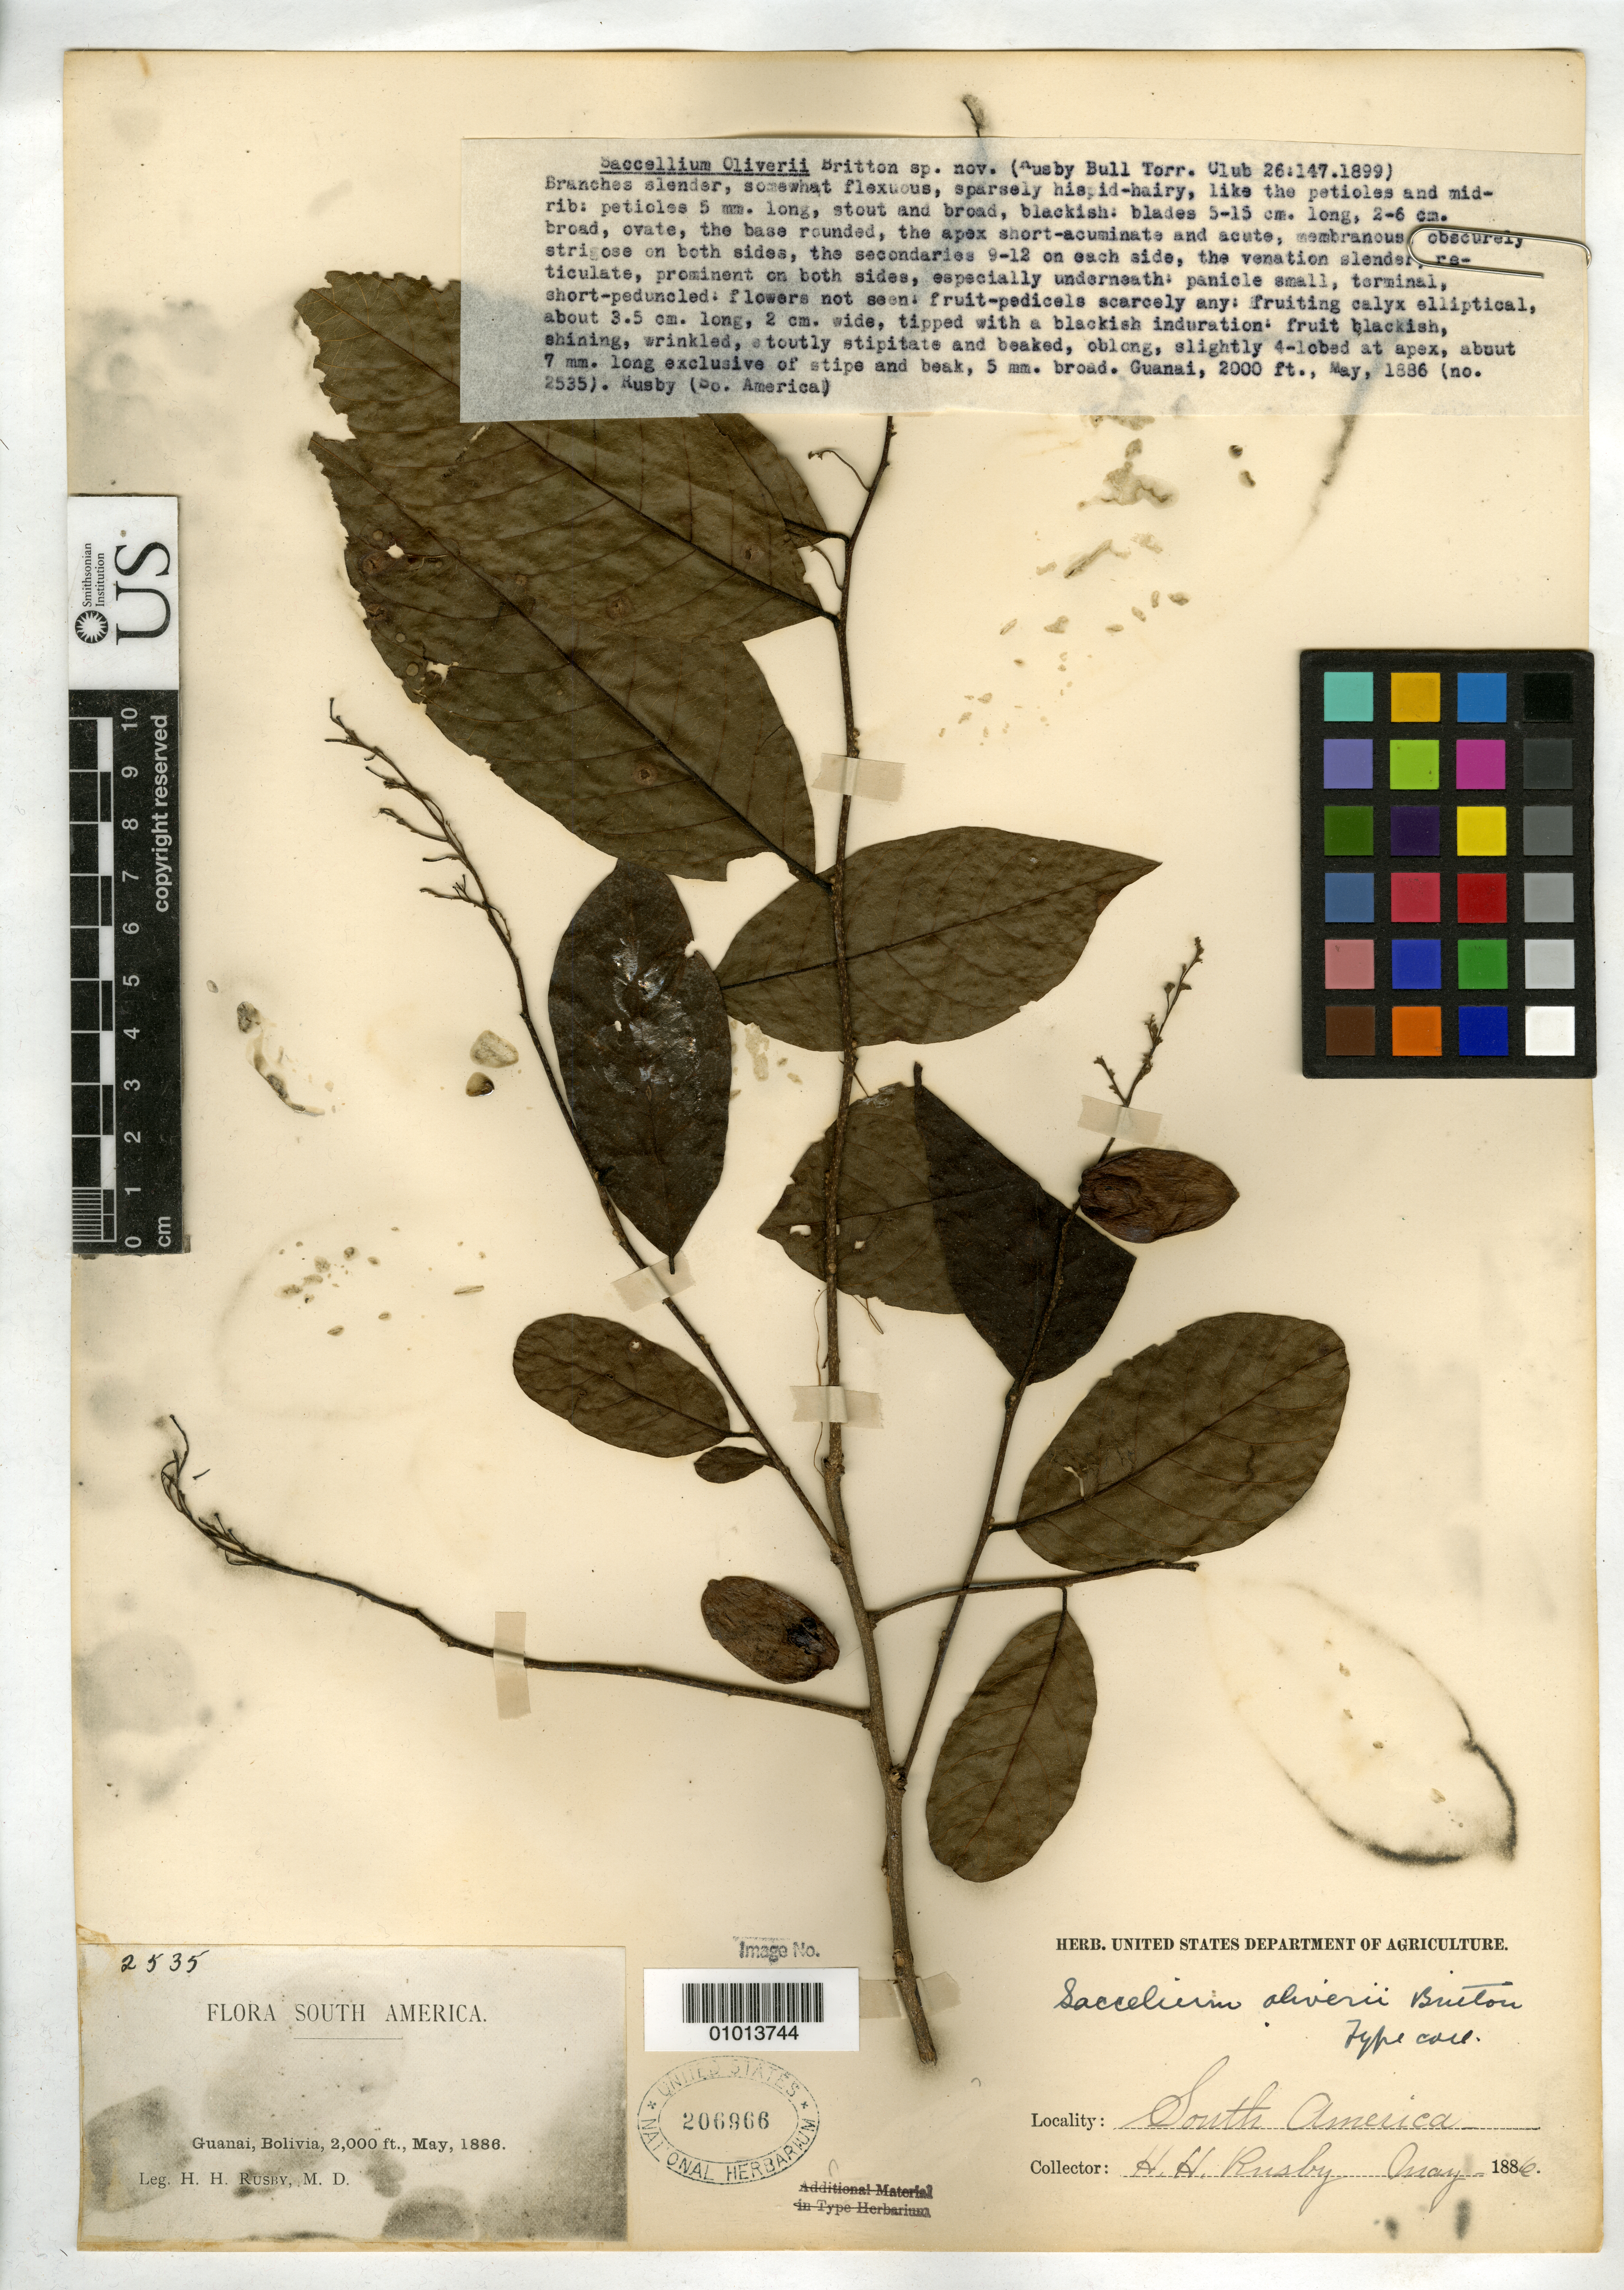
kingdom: Plantae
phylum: Tracheophyta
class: Magnoliopsida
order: Boraginales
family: Cordiaceae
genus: Saccellium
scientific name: Saccellium oliveri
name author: Britton ex Rusby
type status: Isotype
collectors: H. H. Rusby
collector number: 2535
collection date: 1886-05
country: Bolivia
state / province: La Páz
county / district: Larecaja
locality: Guanay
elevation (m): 610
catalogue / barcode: US 206966